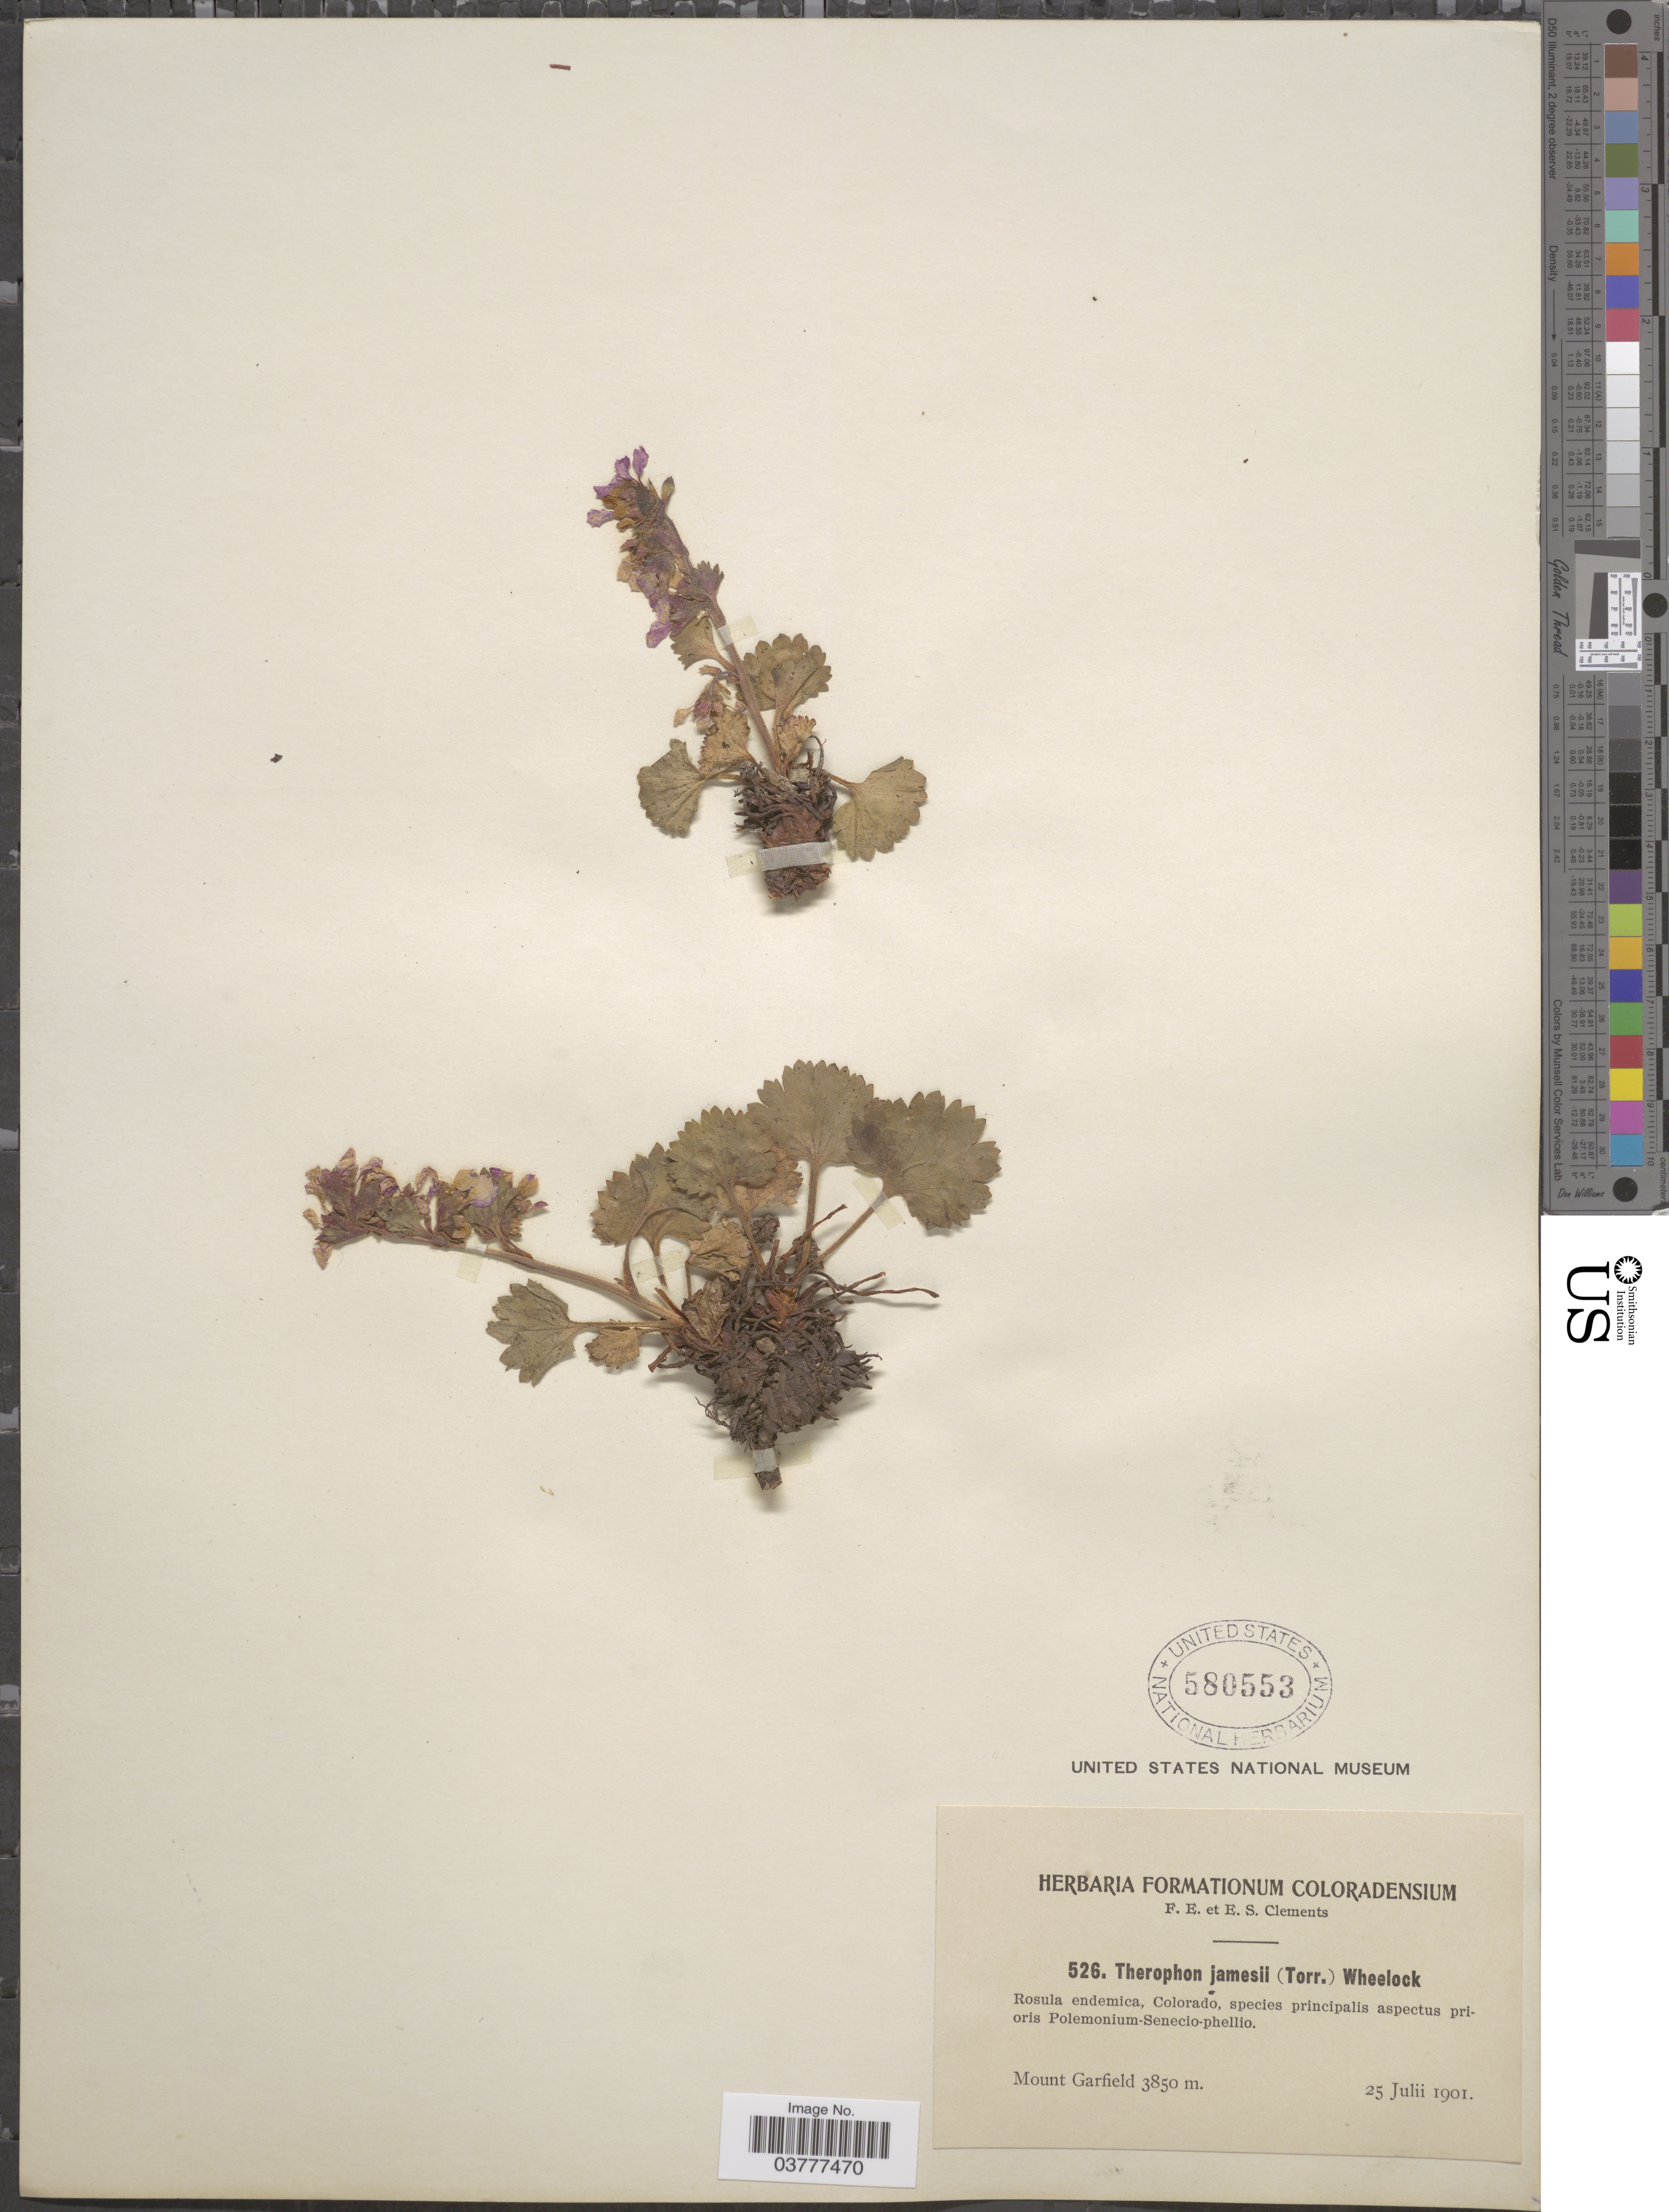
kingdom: Plantae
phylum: Tracheophyta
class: Magnoliopsida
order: Saxifragales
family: Saxifragaceae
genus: Telesonix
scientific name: Telesonix jamesii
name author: (Torr.) Raf.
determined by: Strong, Mark T., (BOT), Smithsonian Institution - National Museum of Natural History (UNITED STATES)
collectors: F. E. Clements & E. S. Clements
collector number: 526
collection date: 1901-07-25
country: United States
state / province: Colorado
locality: Mount Garfield.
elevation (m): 3850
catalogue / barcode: US 580553